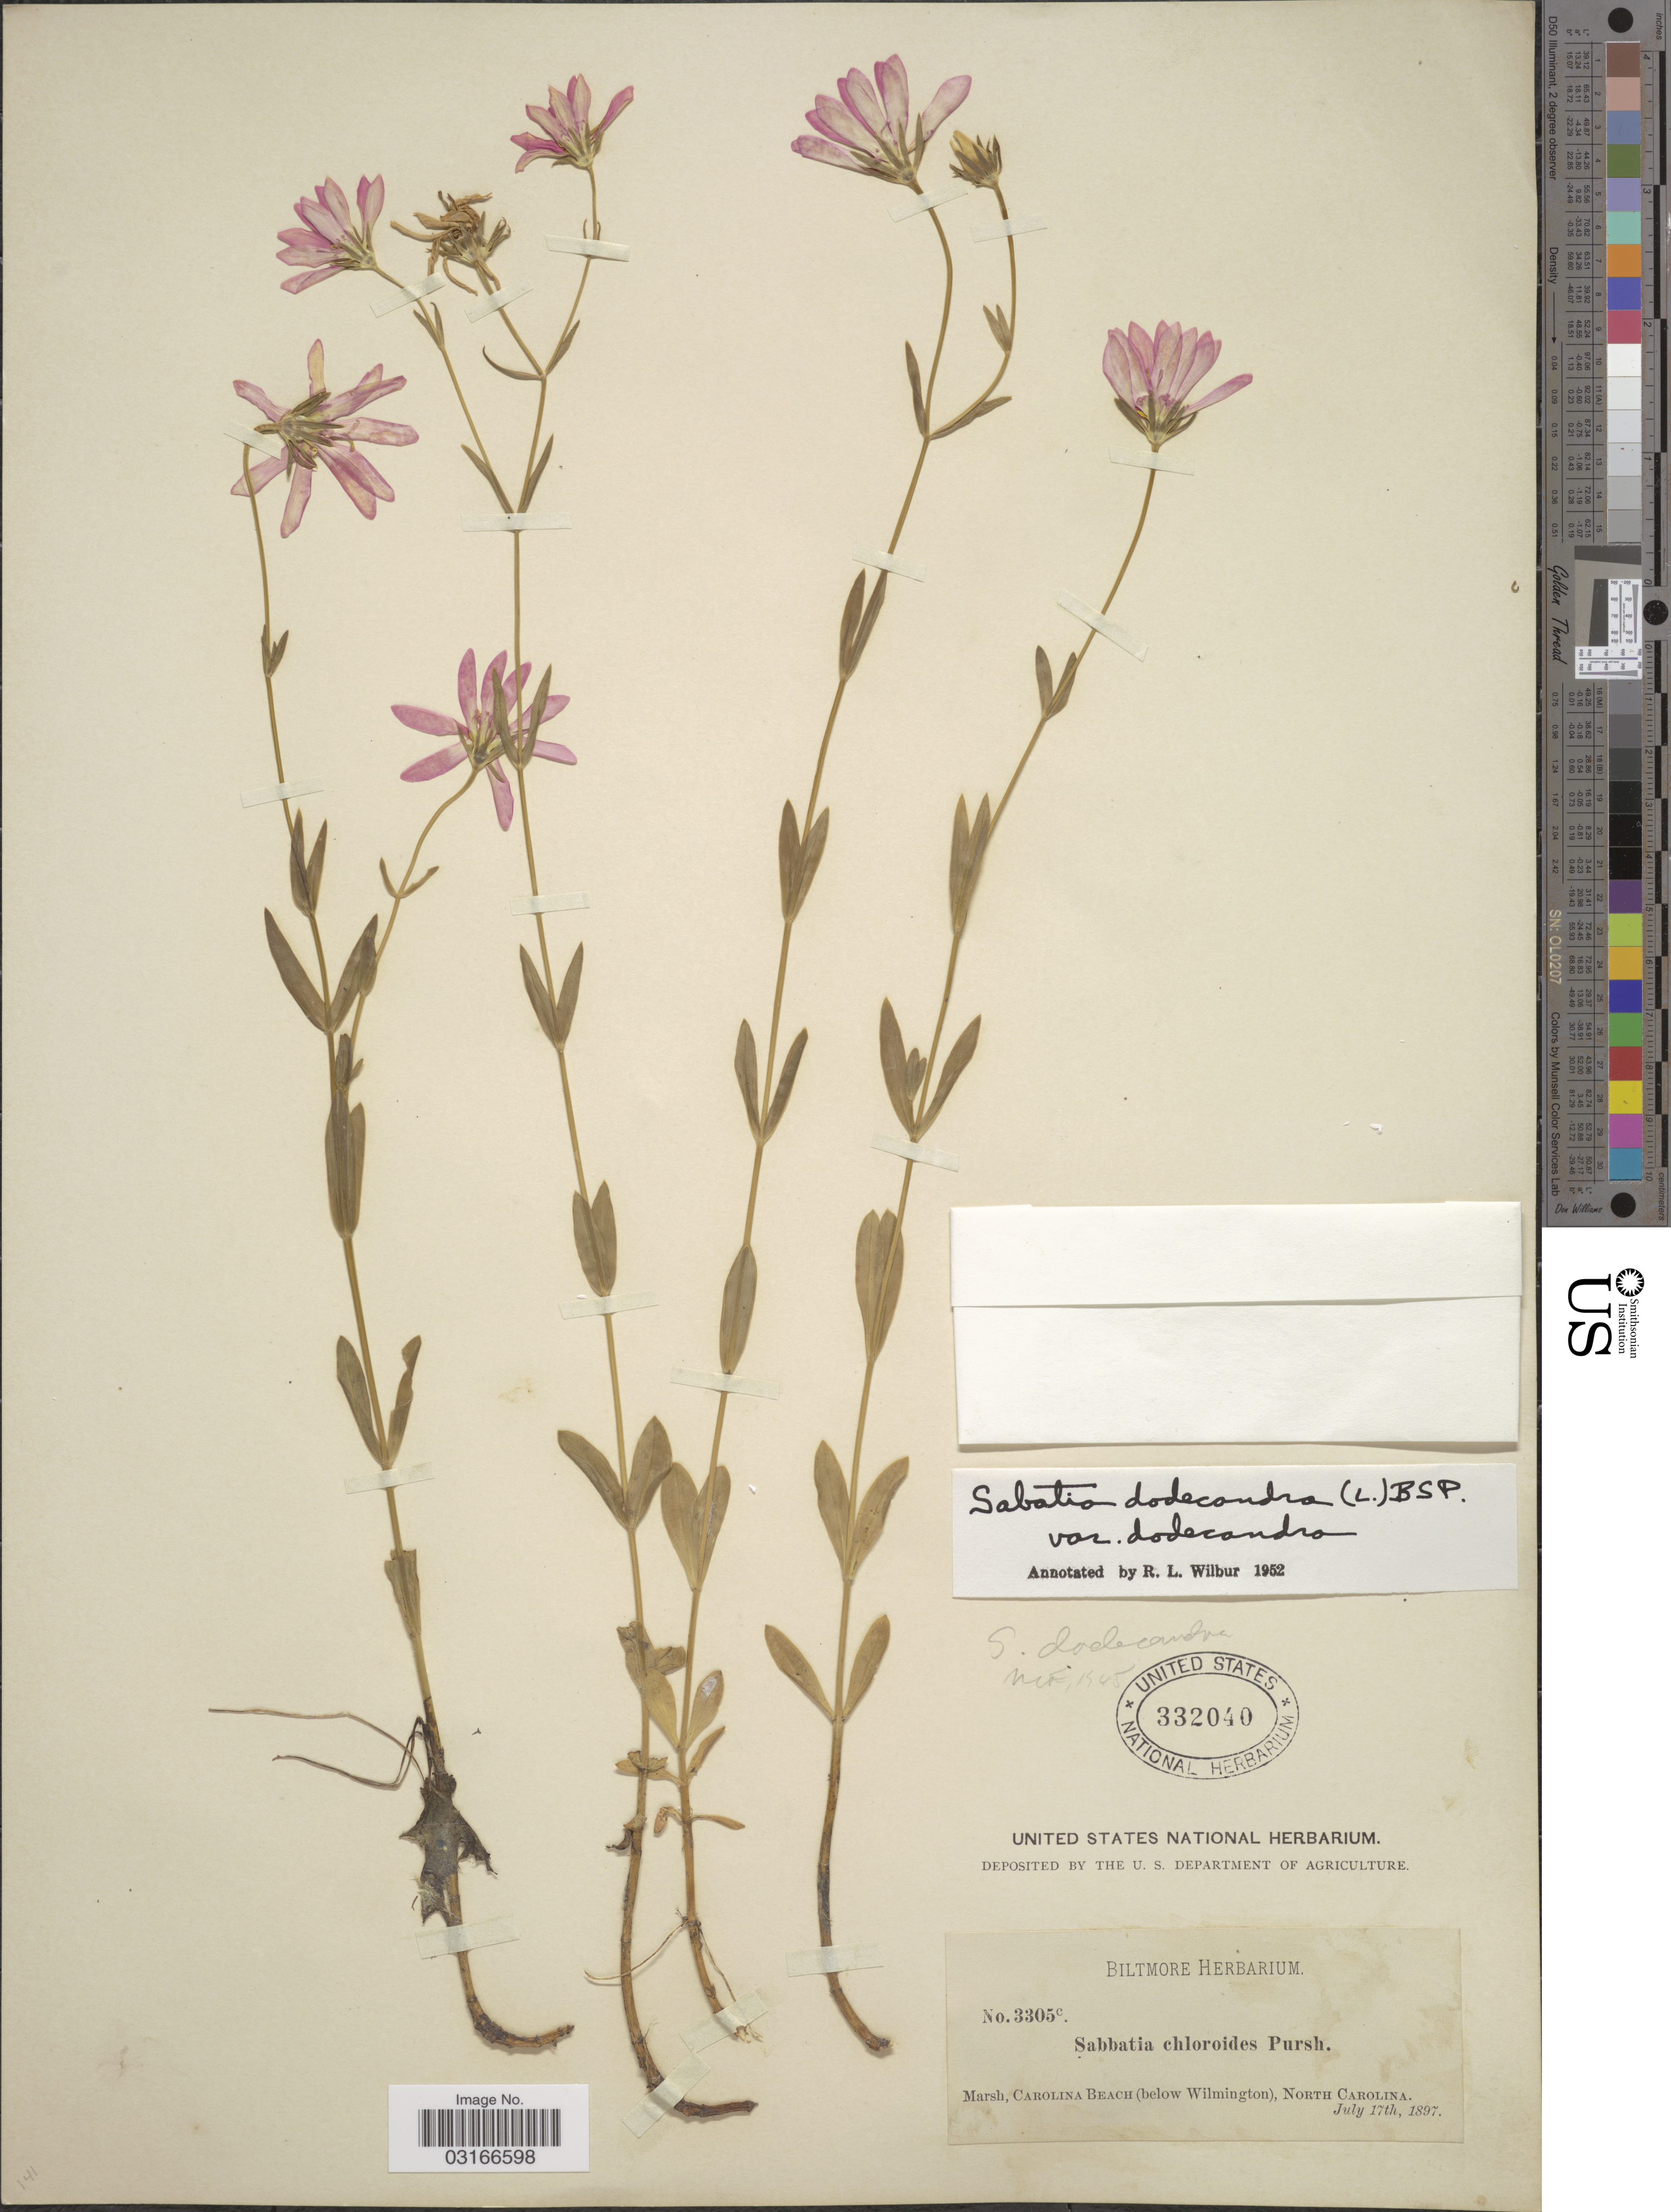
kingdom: Plantae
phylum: Tracheophyta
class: Magnoliopsida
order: Gentianales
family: Gentianaceae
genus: Sabatia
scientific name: Sabatia dodecandra var. dodecandra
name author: (L.) Britton et al.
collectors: ex herb. Biltmore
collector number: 3305c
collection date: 1897-07-17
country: United States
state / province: North Carolina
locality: Marsh, Carolina Beach (below Wilmington), North Carolina.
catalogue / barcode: US 332040